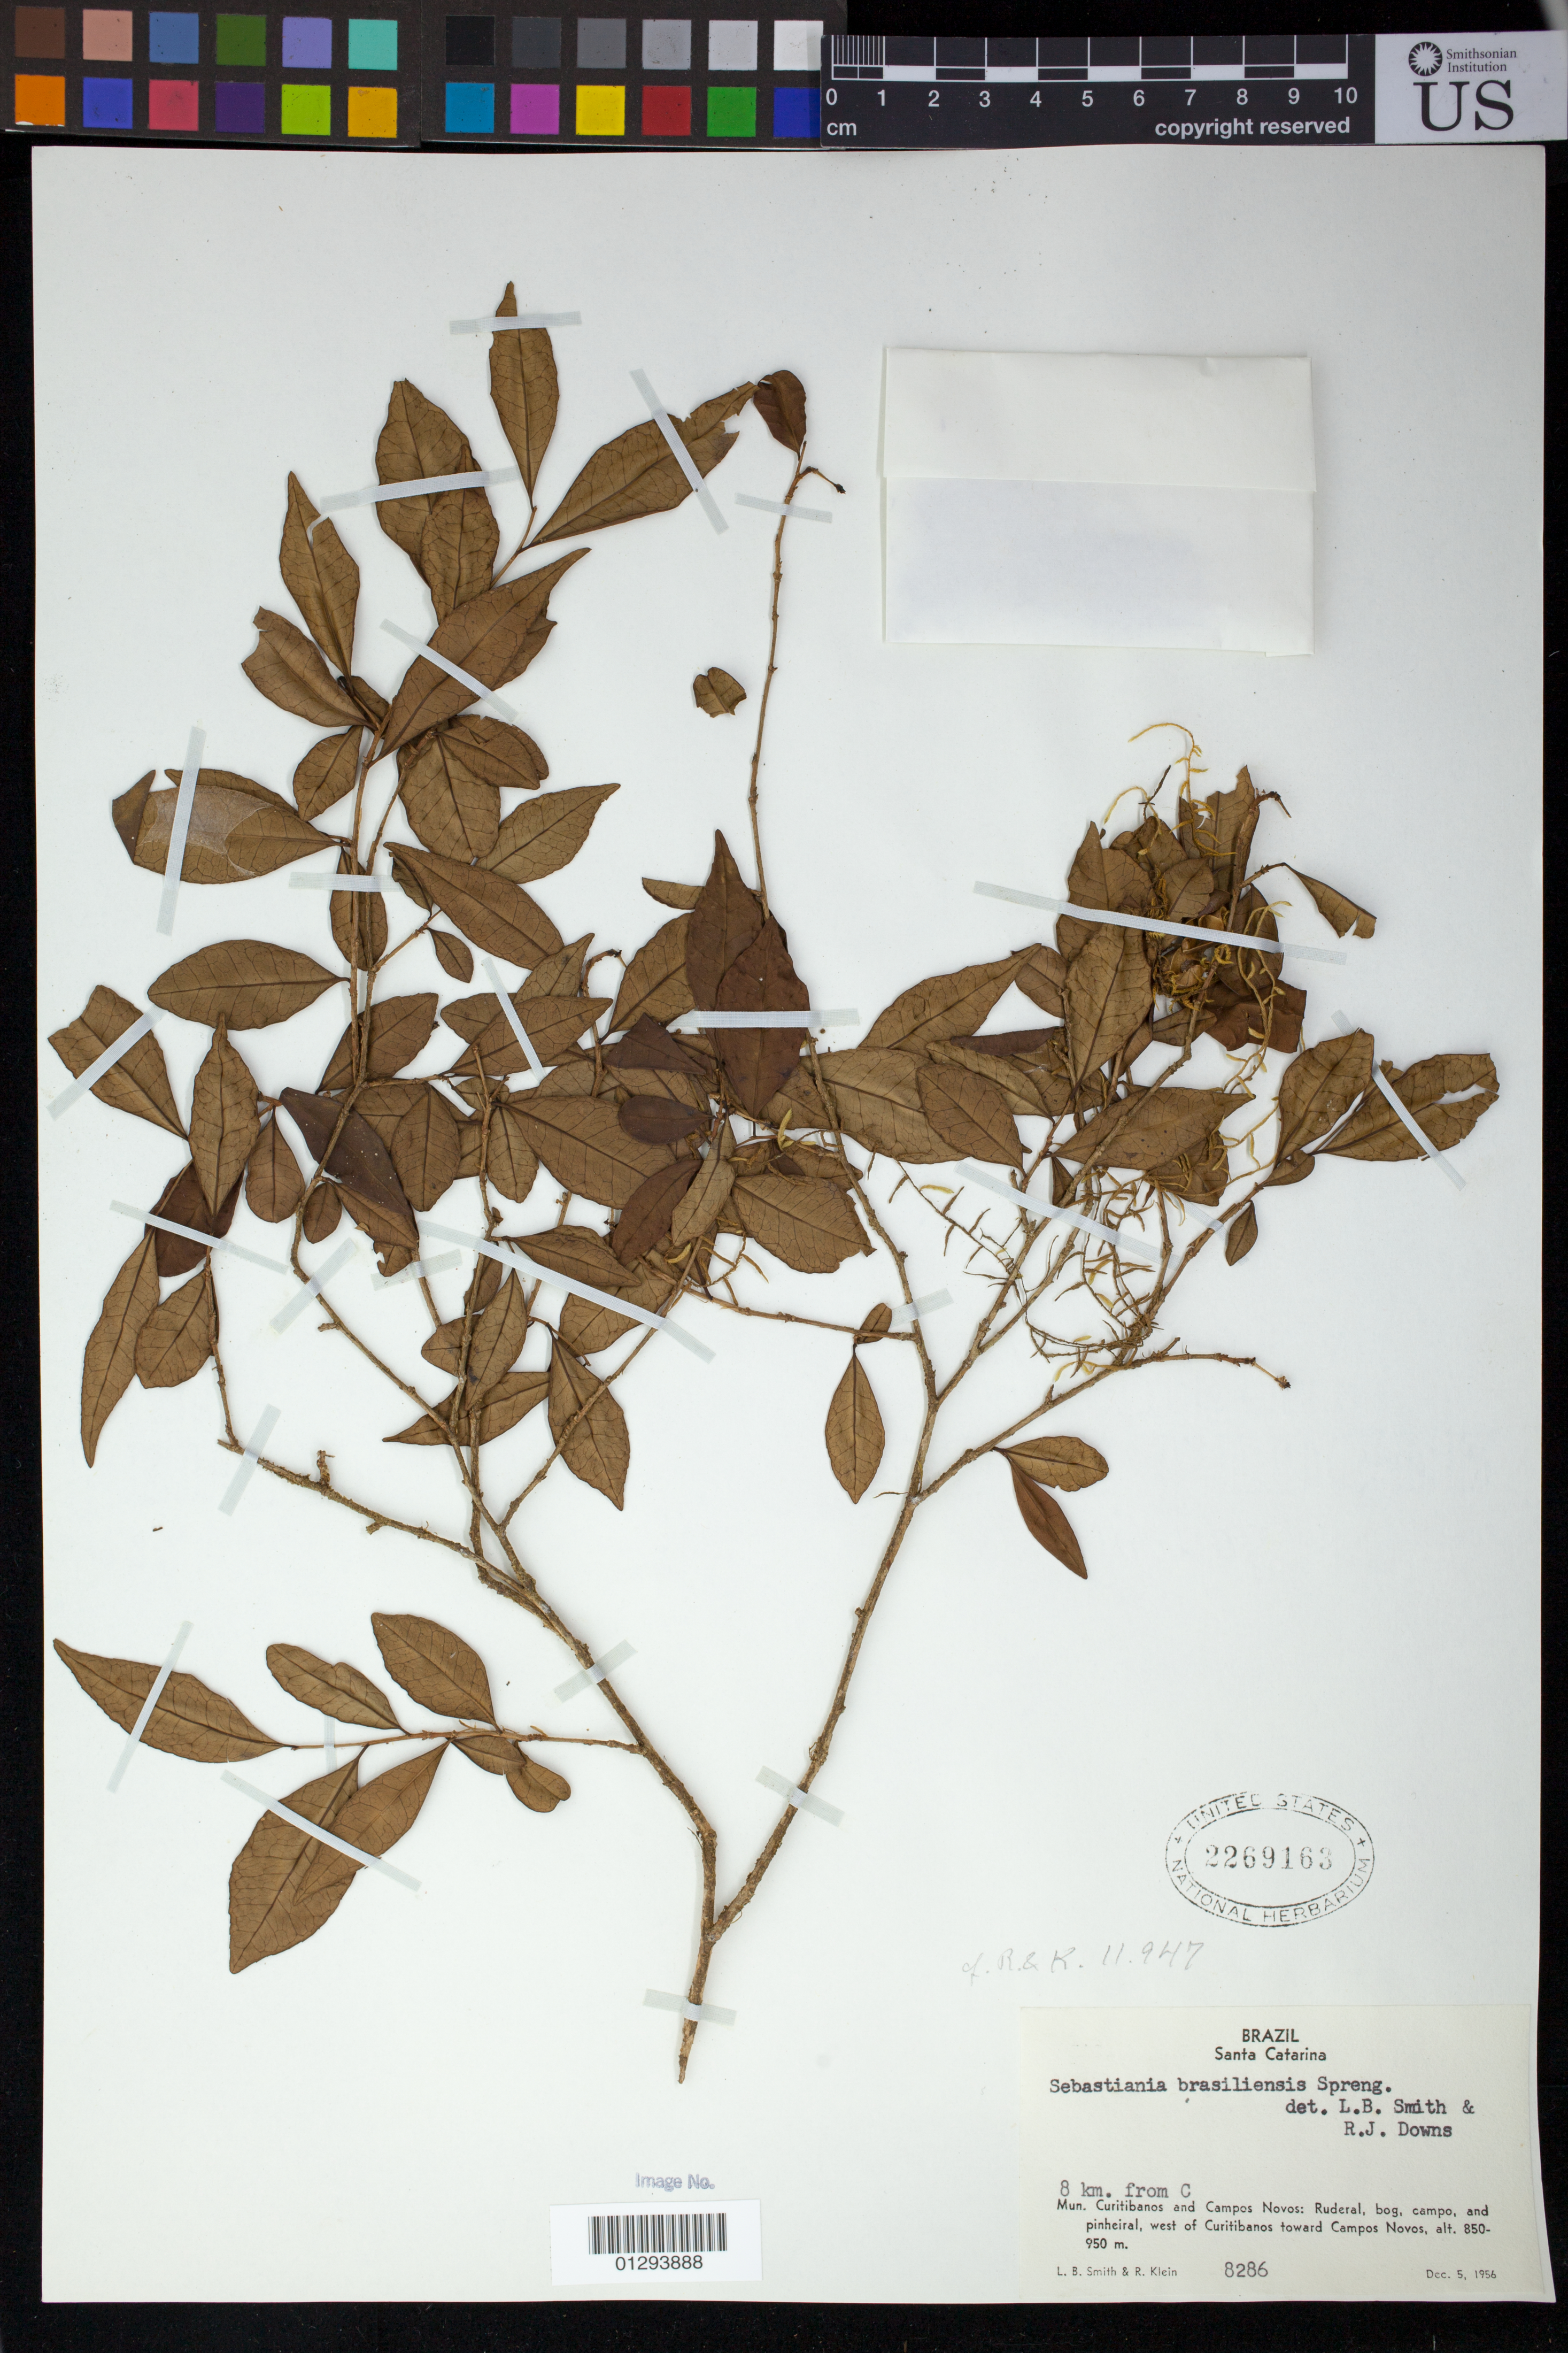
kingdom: Plantae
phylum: Tracheophyta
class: Magnoliopsida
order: Malpighiales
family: Euphorbiaceae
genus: Sebastiania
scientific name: Sebastiania brasiliensis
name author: Spreng.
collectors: L. Smith & R. M. Klein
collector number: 8286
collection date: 1956-12-05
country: Brazil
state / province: Santa Catarina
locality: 8 km. from C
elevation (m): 850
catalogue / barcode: US 2269163